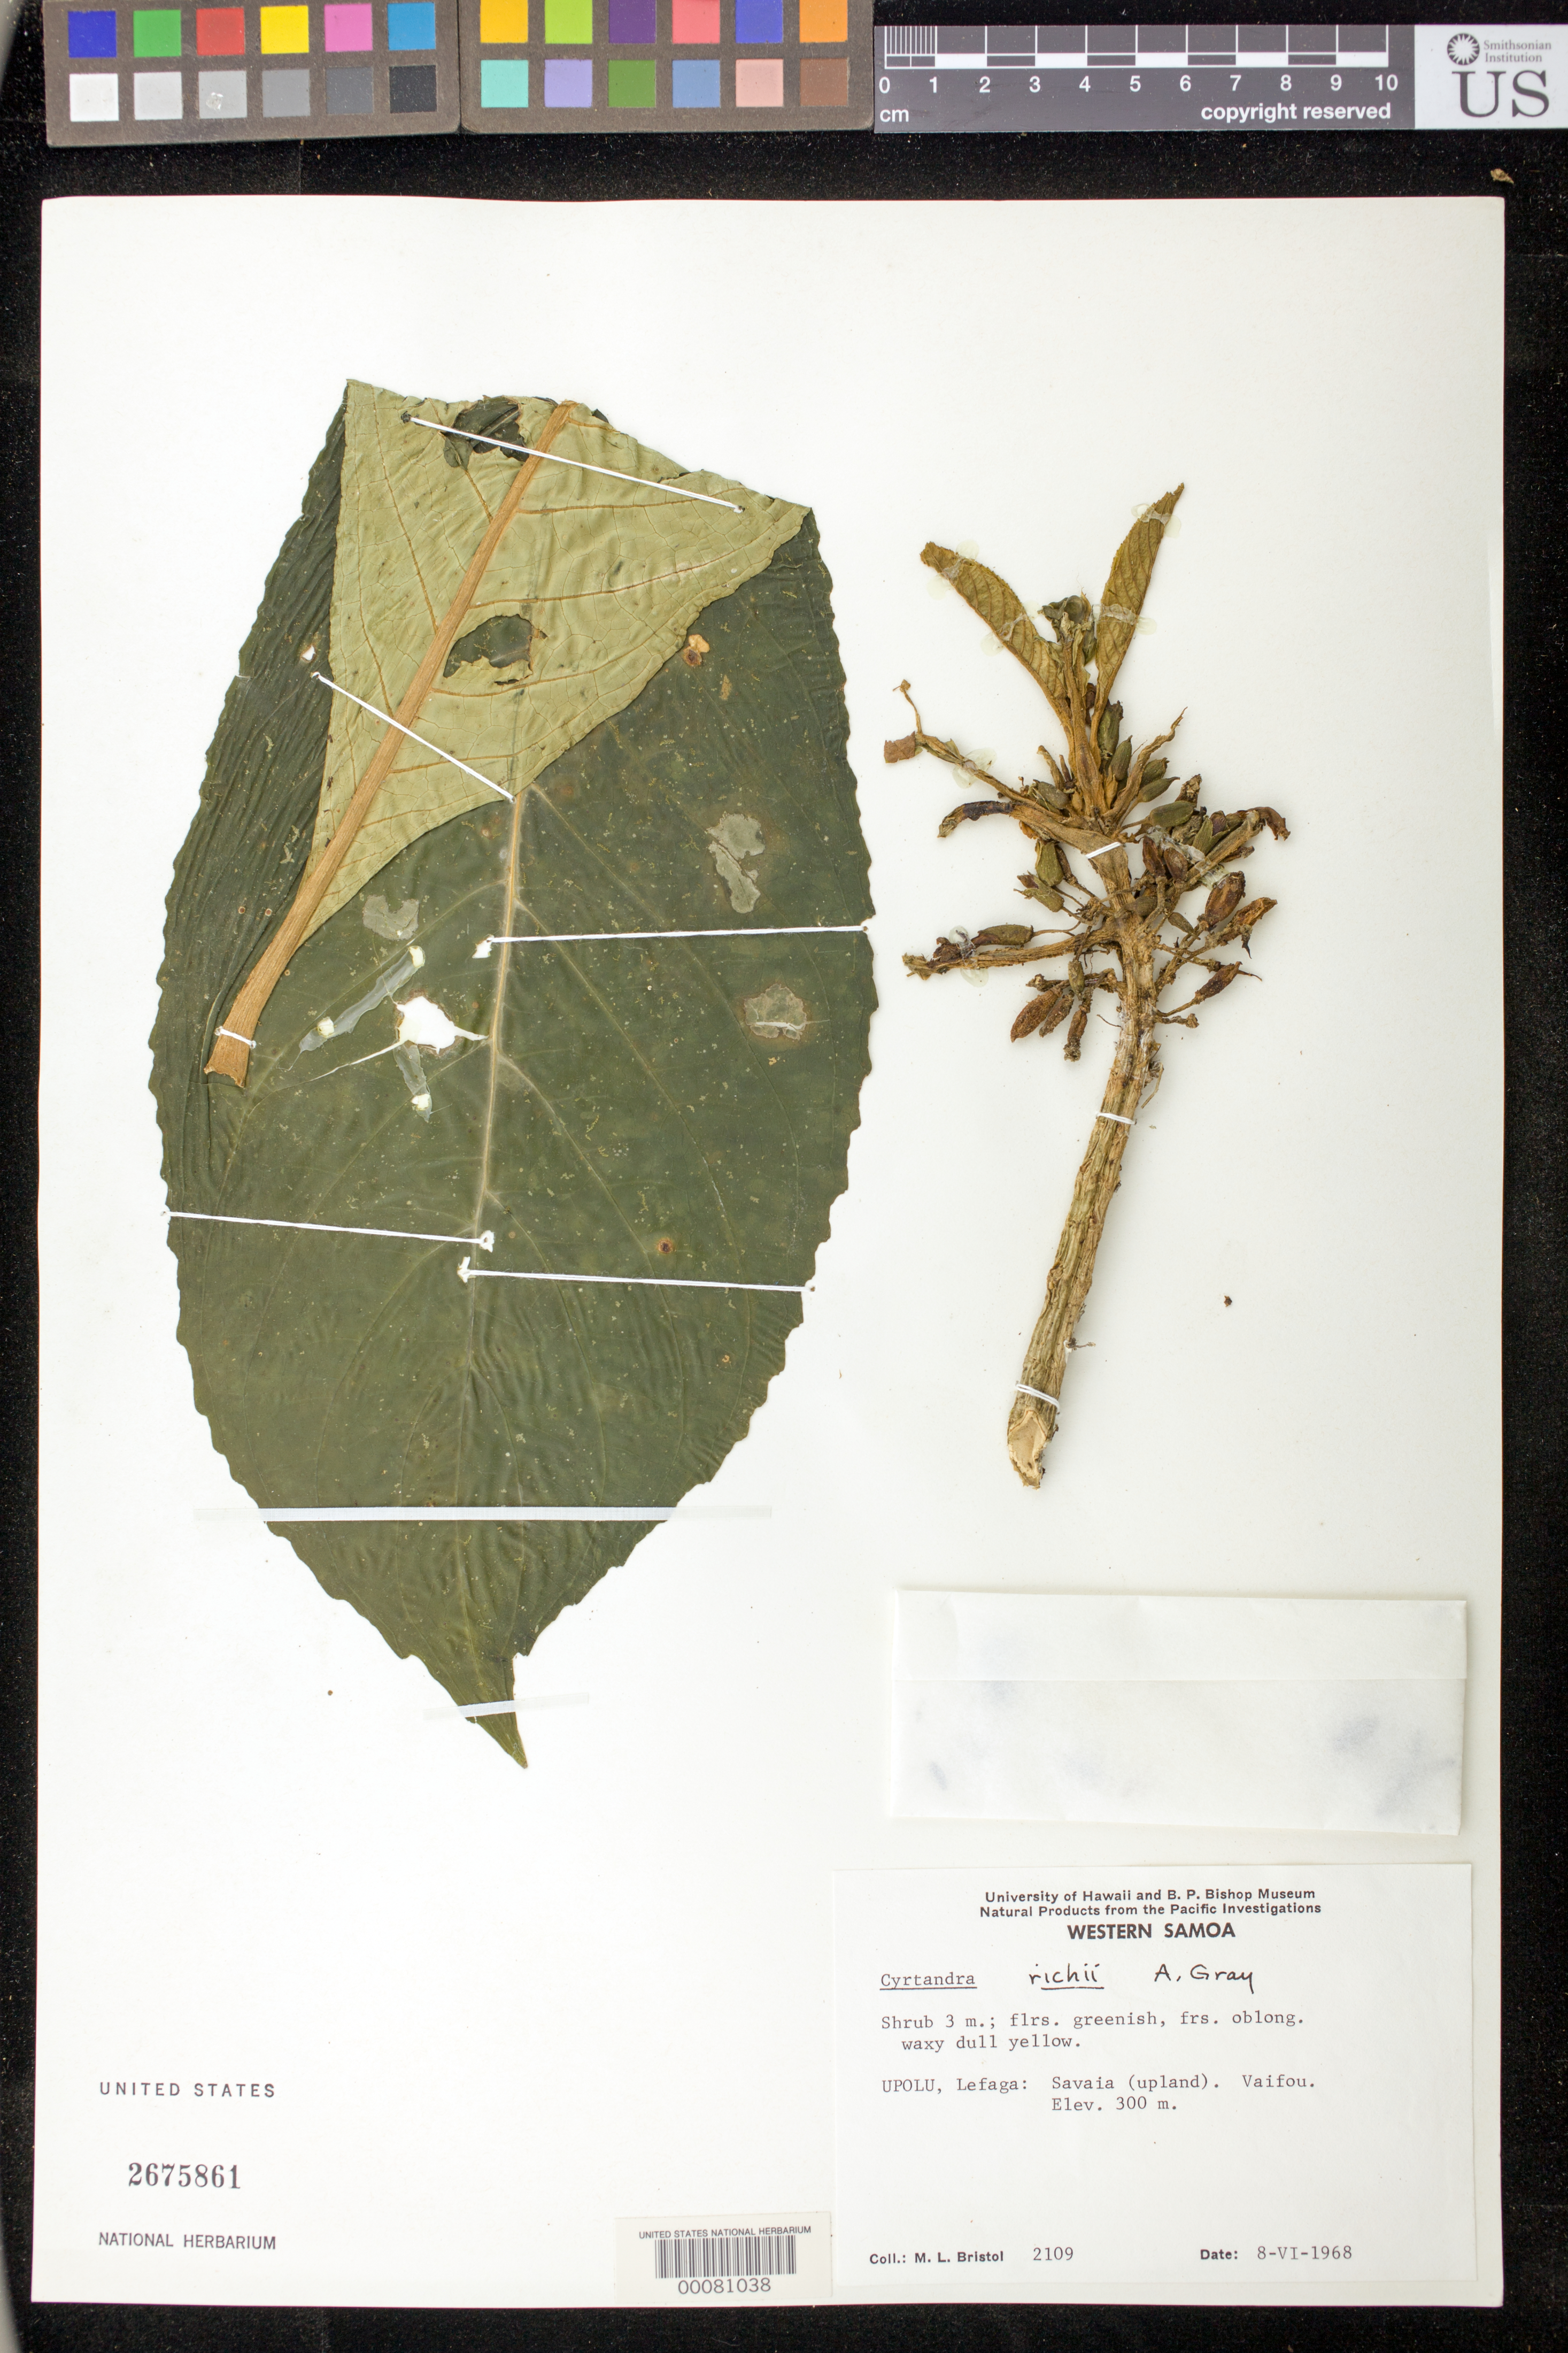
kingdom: Plantae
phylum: Tracheophyta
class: Magnoliopsida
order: Lamiales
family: Gesneriaceae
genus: Cyrtandra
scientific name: Cyrtandra richii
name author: A. Gray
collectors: M. L. Bristol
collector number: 2109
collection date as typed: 08 Jun 1968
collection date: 1968-06-08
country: Samoa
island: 'Upolu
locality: Upolu, Lefaga, savaia (upland), vaifou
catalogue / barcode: US 2675861